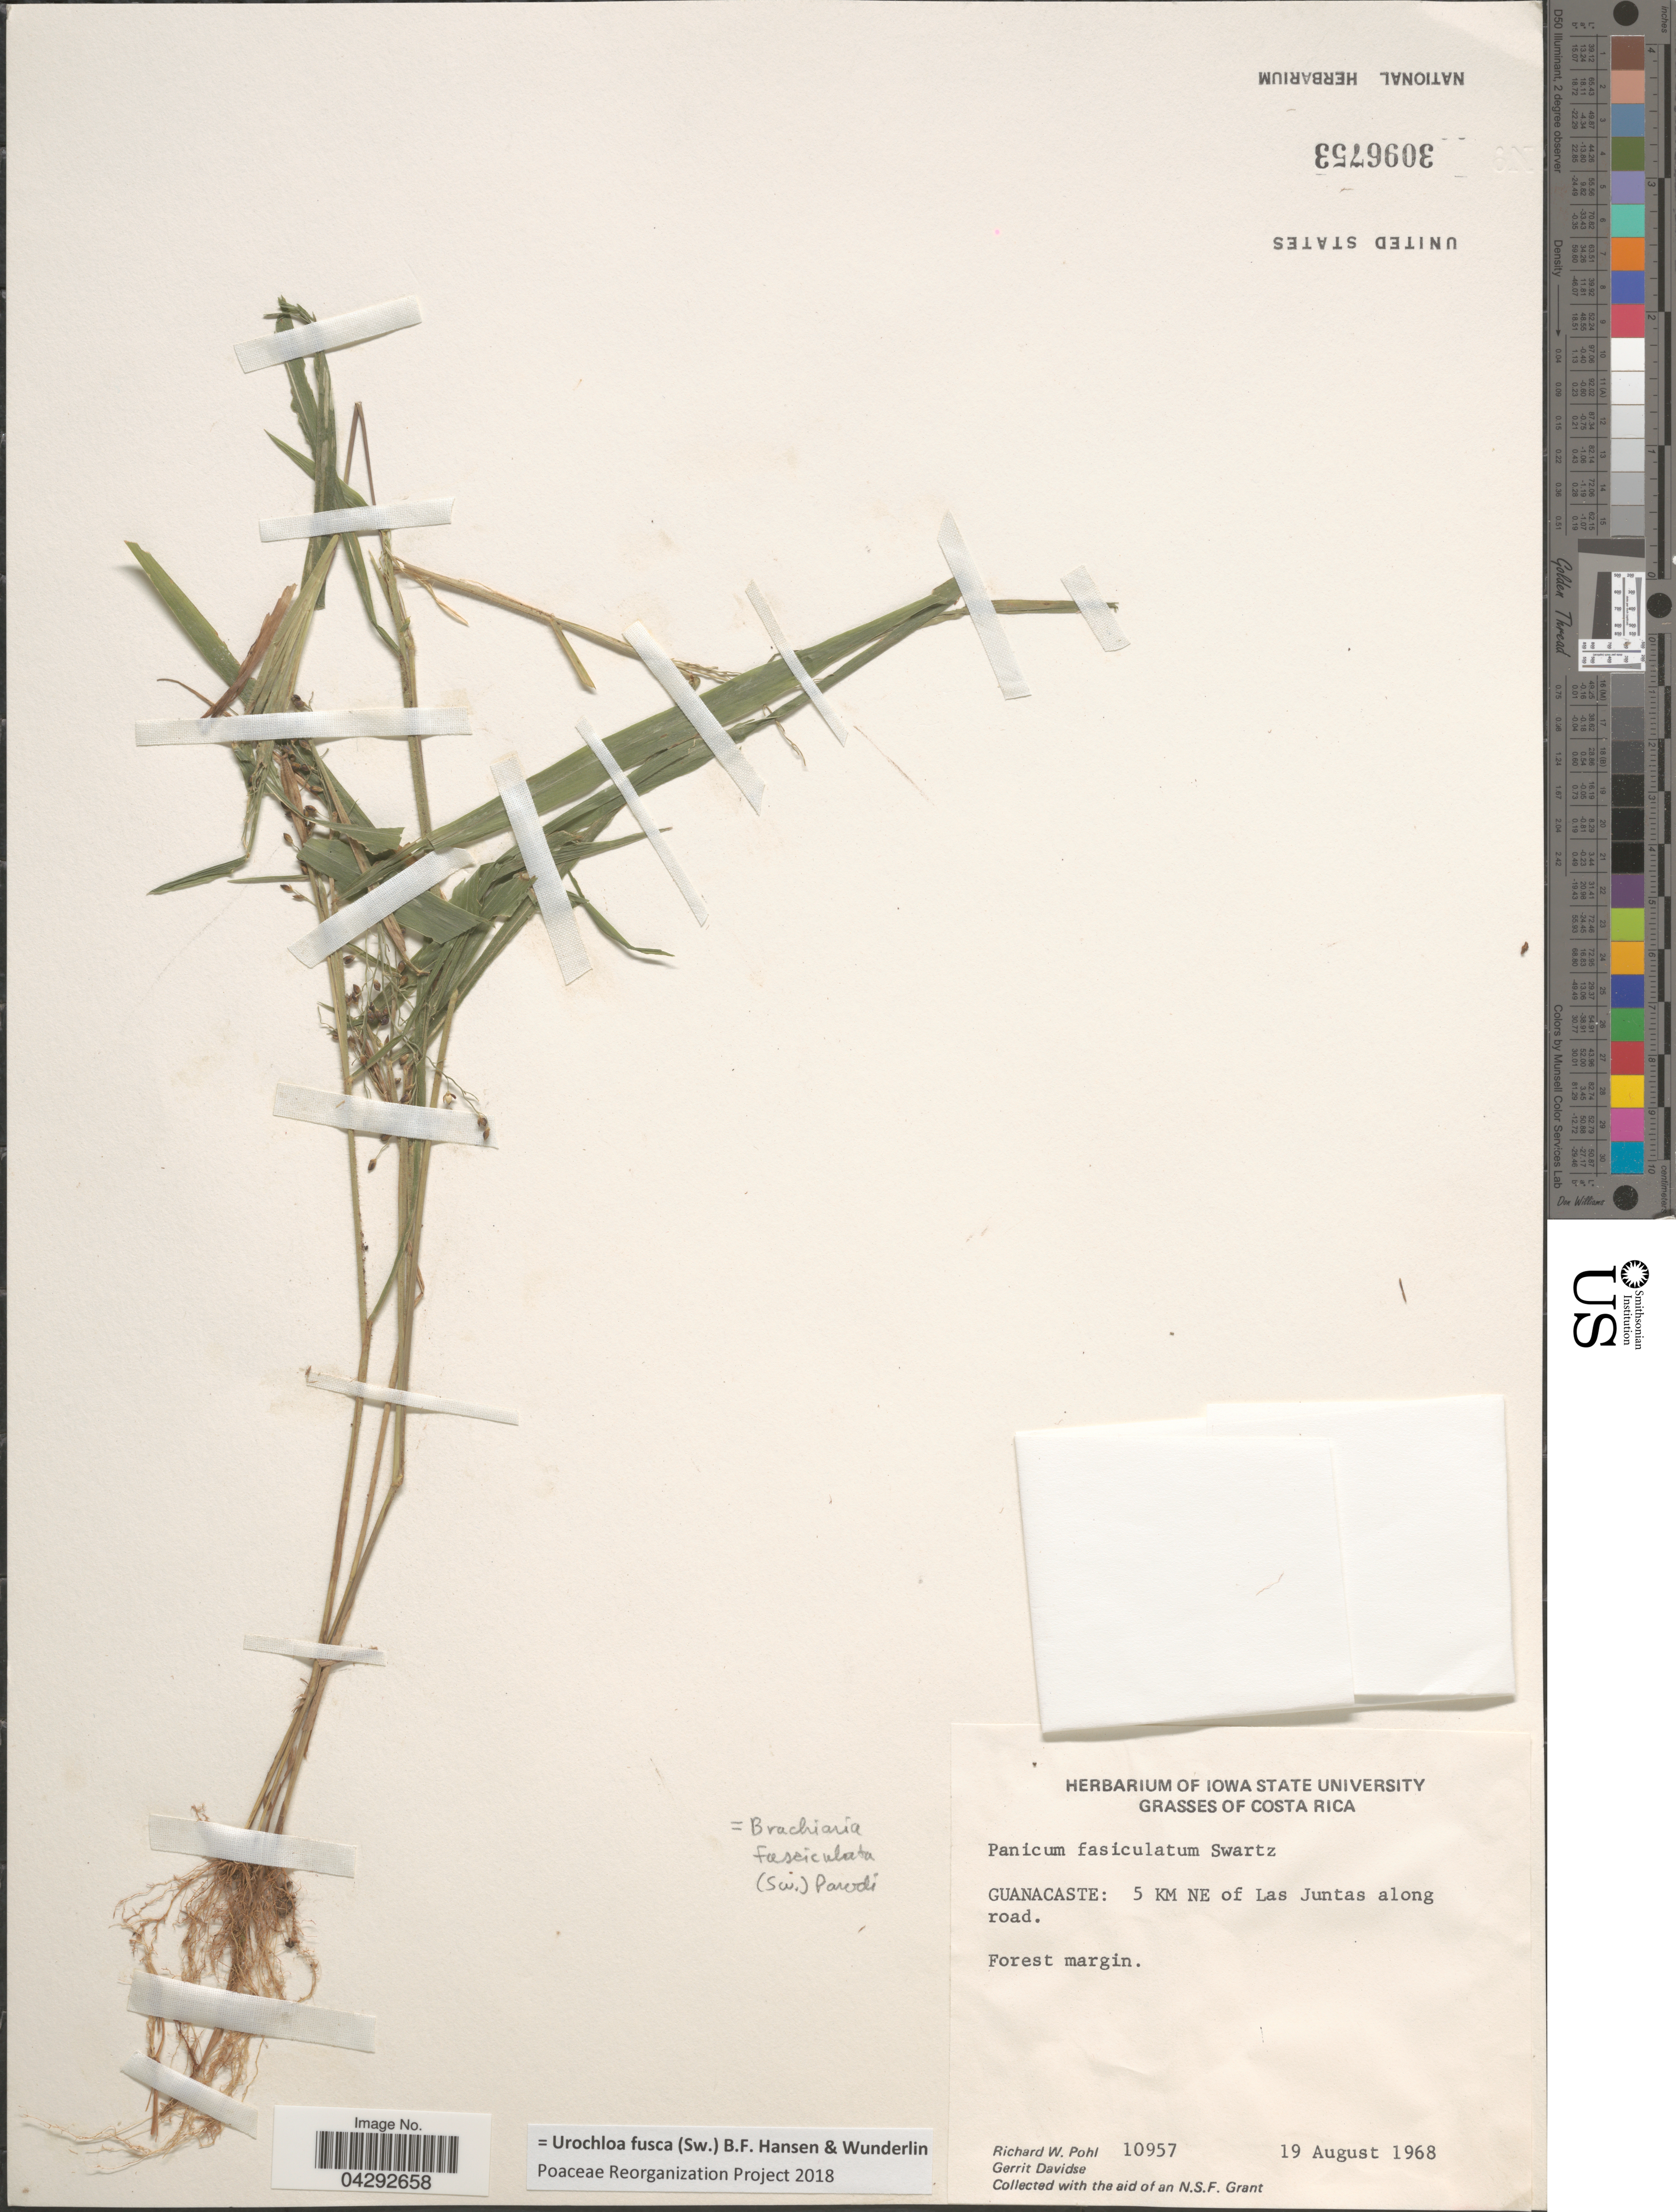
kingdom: Plantae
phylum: Tracheophyta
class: Liliopsida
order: Poales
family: Poaceae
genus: Urochloa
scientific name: Urochloa fusca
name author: (Sw.) B.F. Hansen & Wunderlin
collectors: R. W. Pohl & G. Davidse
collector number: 10957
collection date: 1968-08-19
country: Costa Rica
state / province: Guanacaste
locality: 5 KM NE of Las Juntas along road. Forest margin.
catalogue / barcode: US 3096753